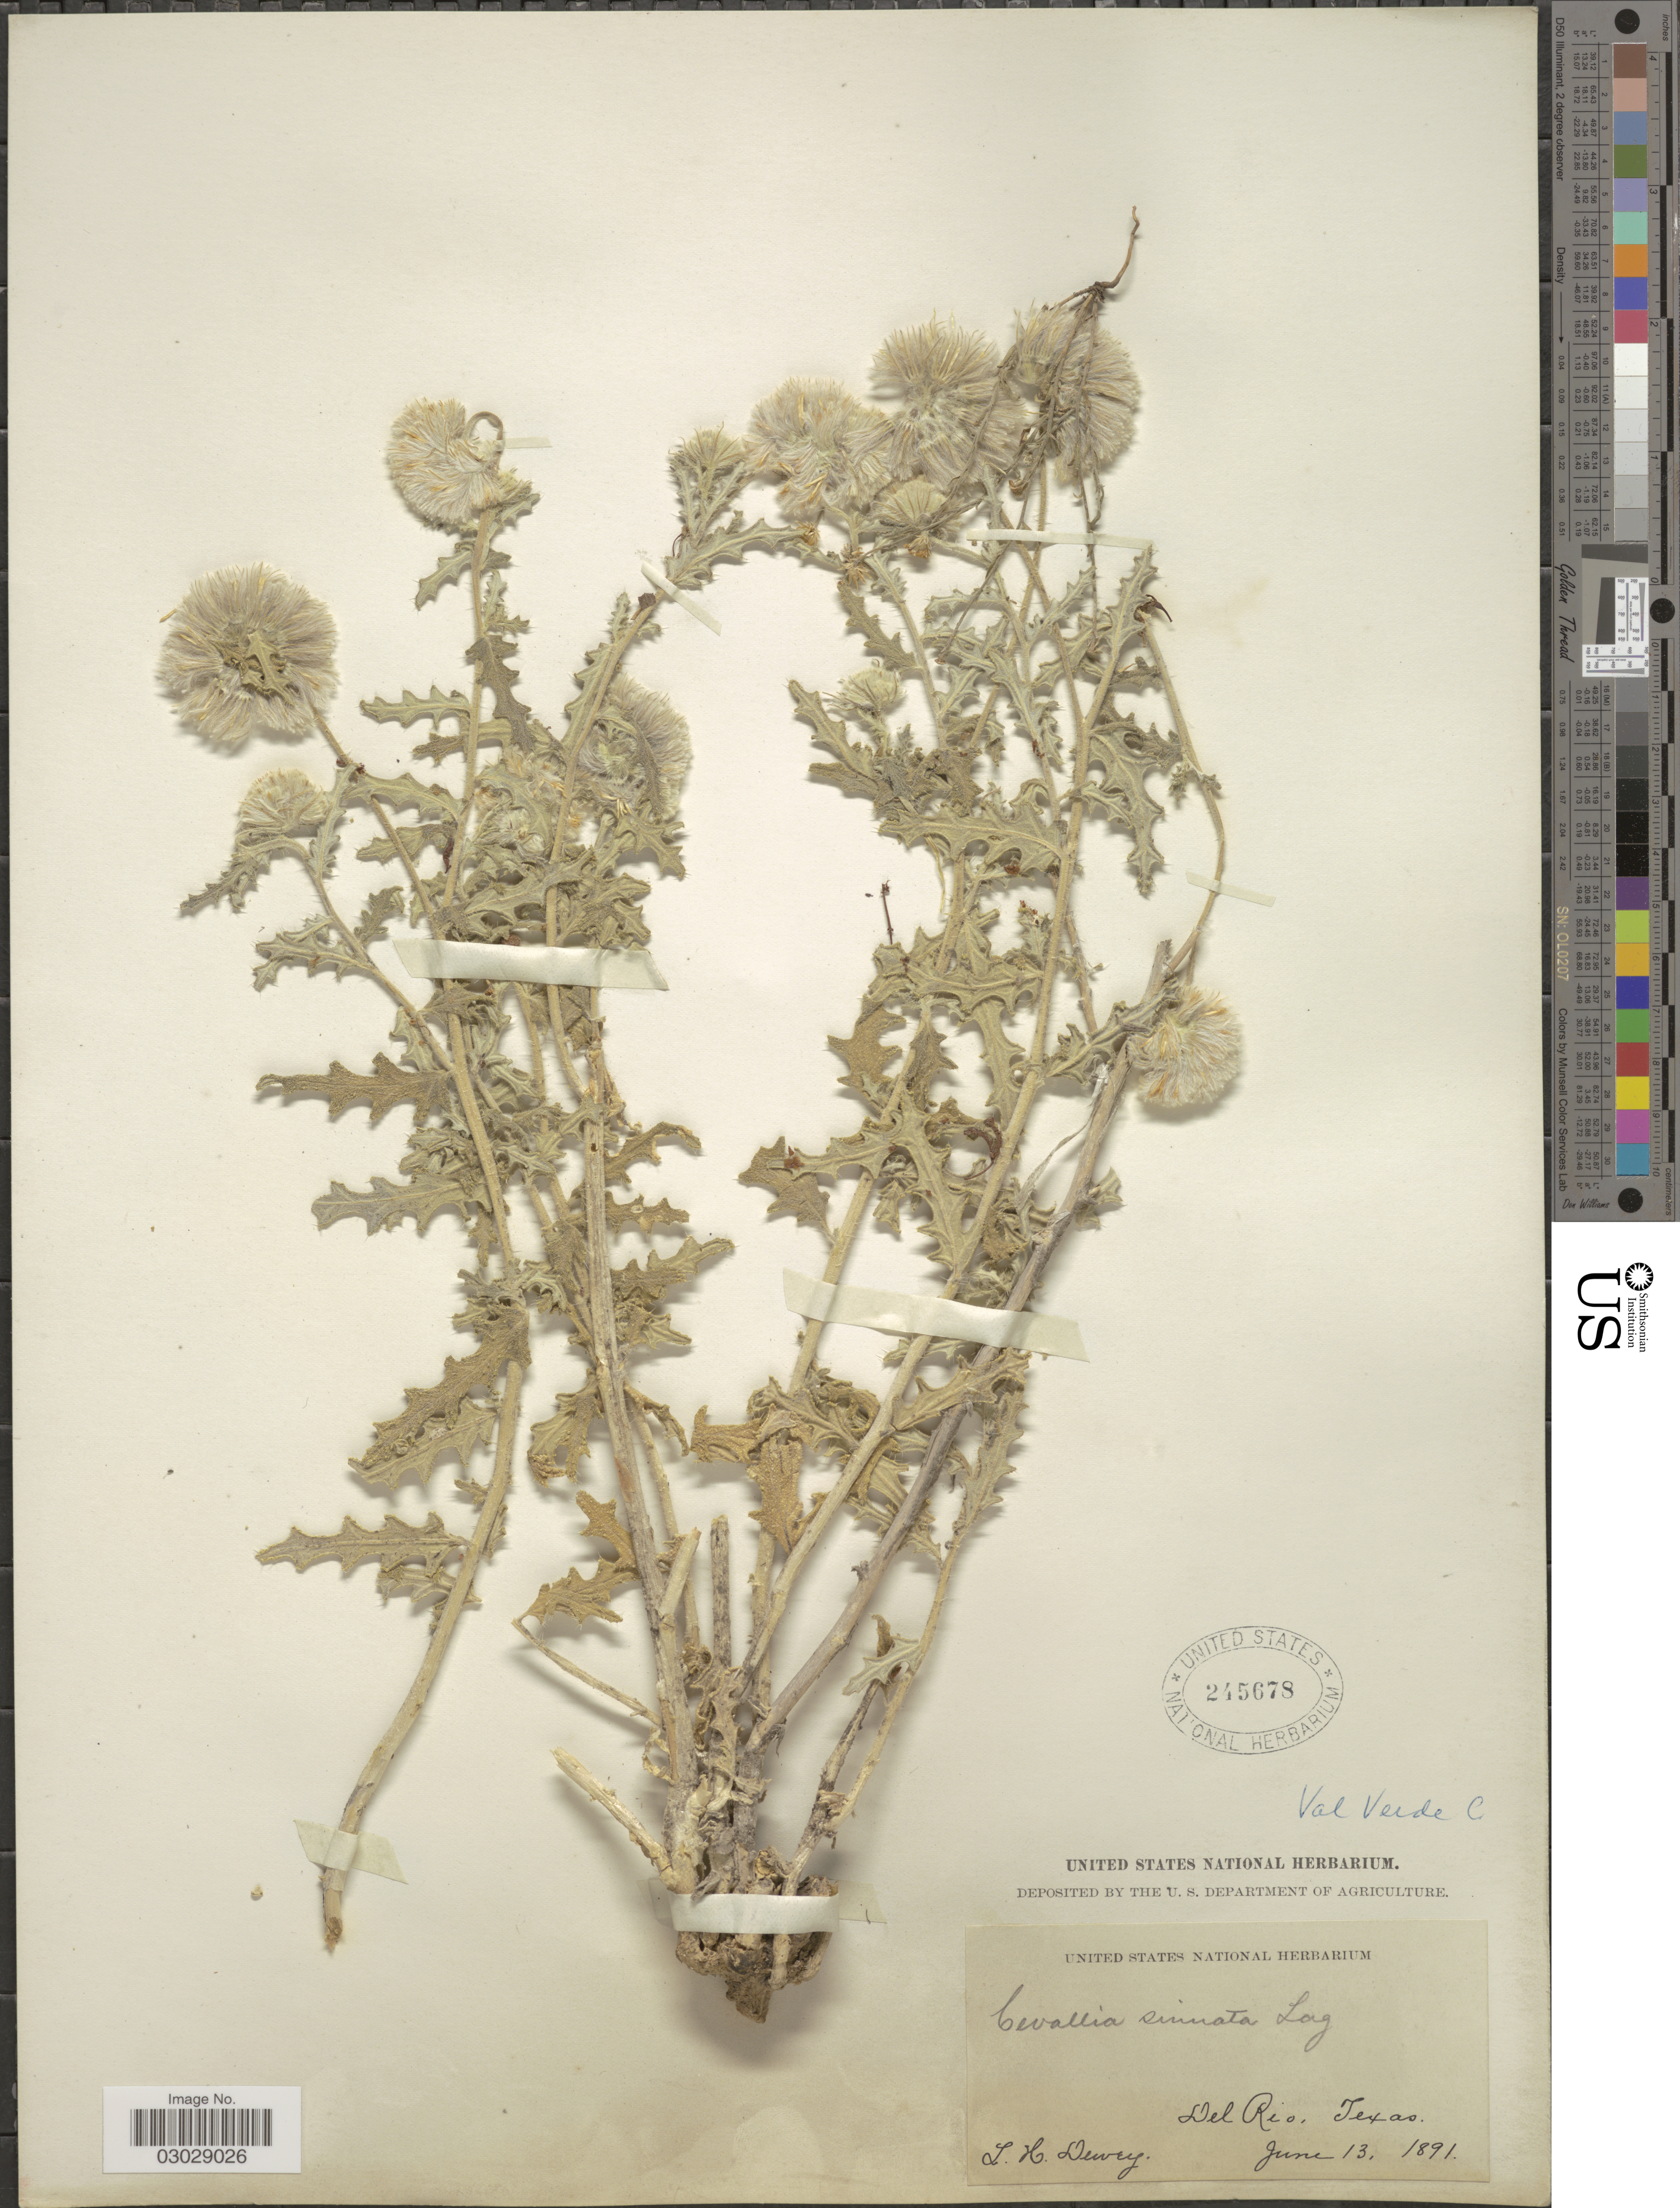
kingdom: Plantae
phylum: Tracheophyta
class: Magnoliopsida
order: Cornales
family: Loasaceae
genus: Cevallia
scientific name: Cevallia sinuata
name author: Lag.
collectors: L. H. Dewey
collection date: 1891-06-13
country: United States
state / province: Texas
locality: Del Rio. Val Verde C.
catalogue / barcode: US 245678